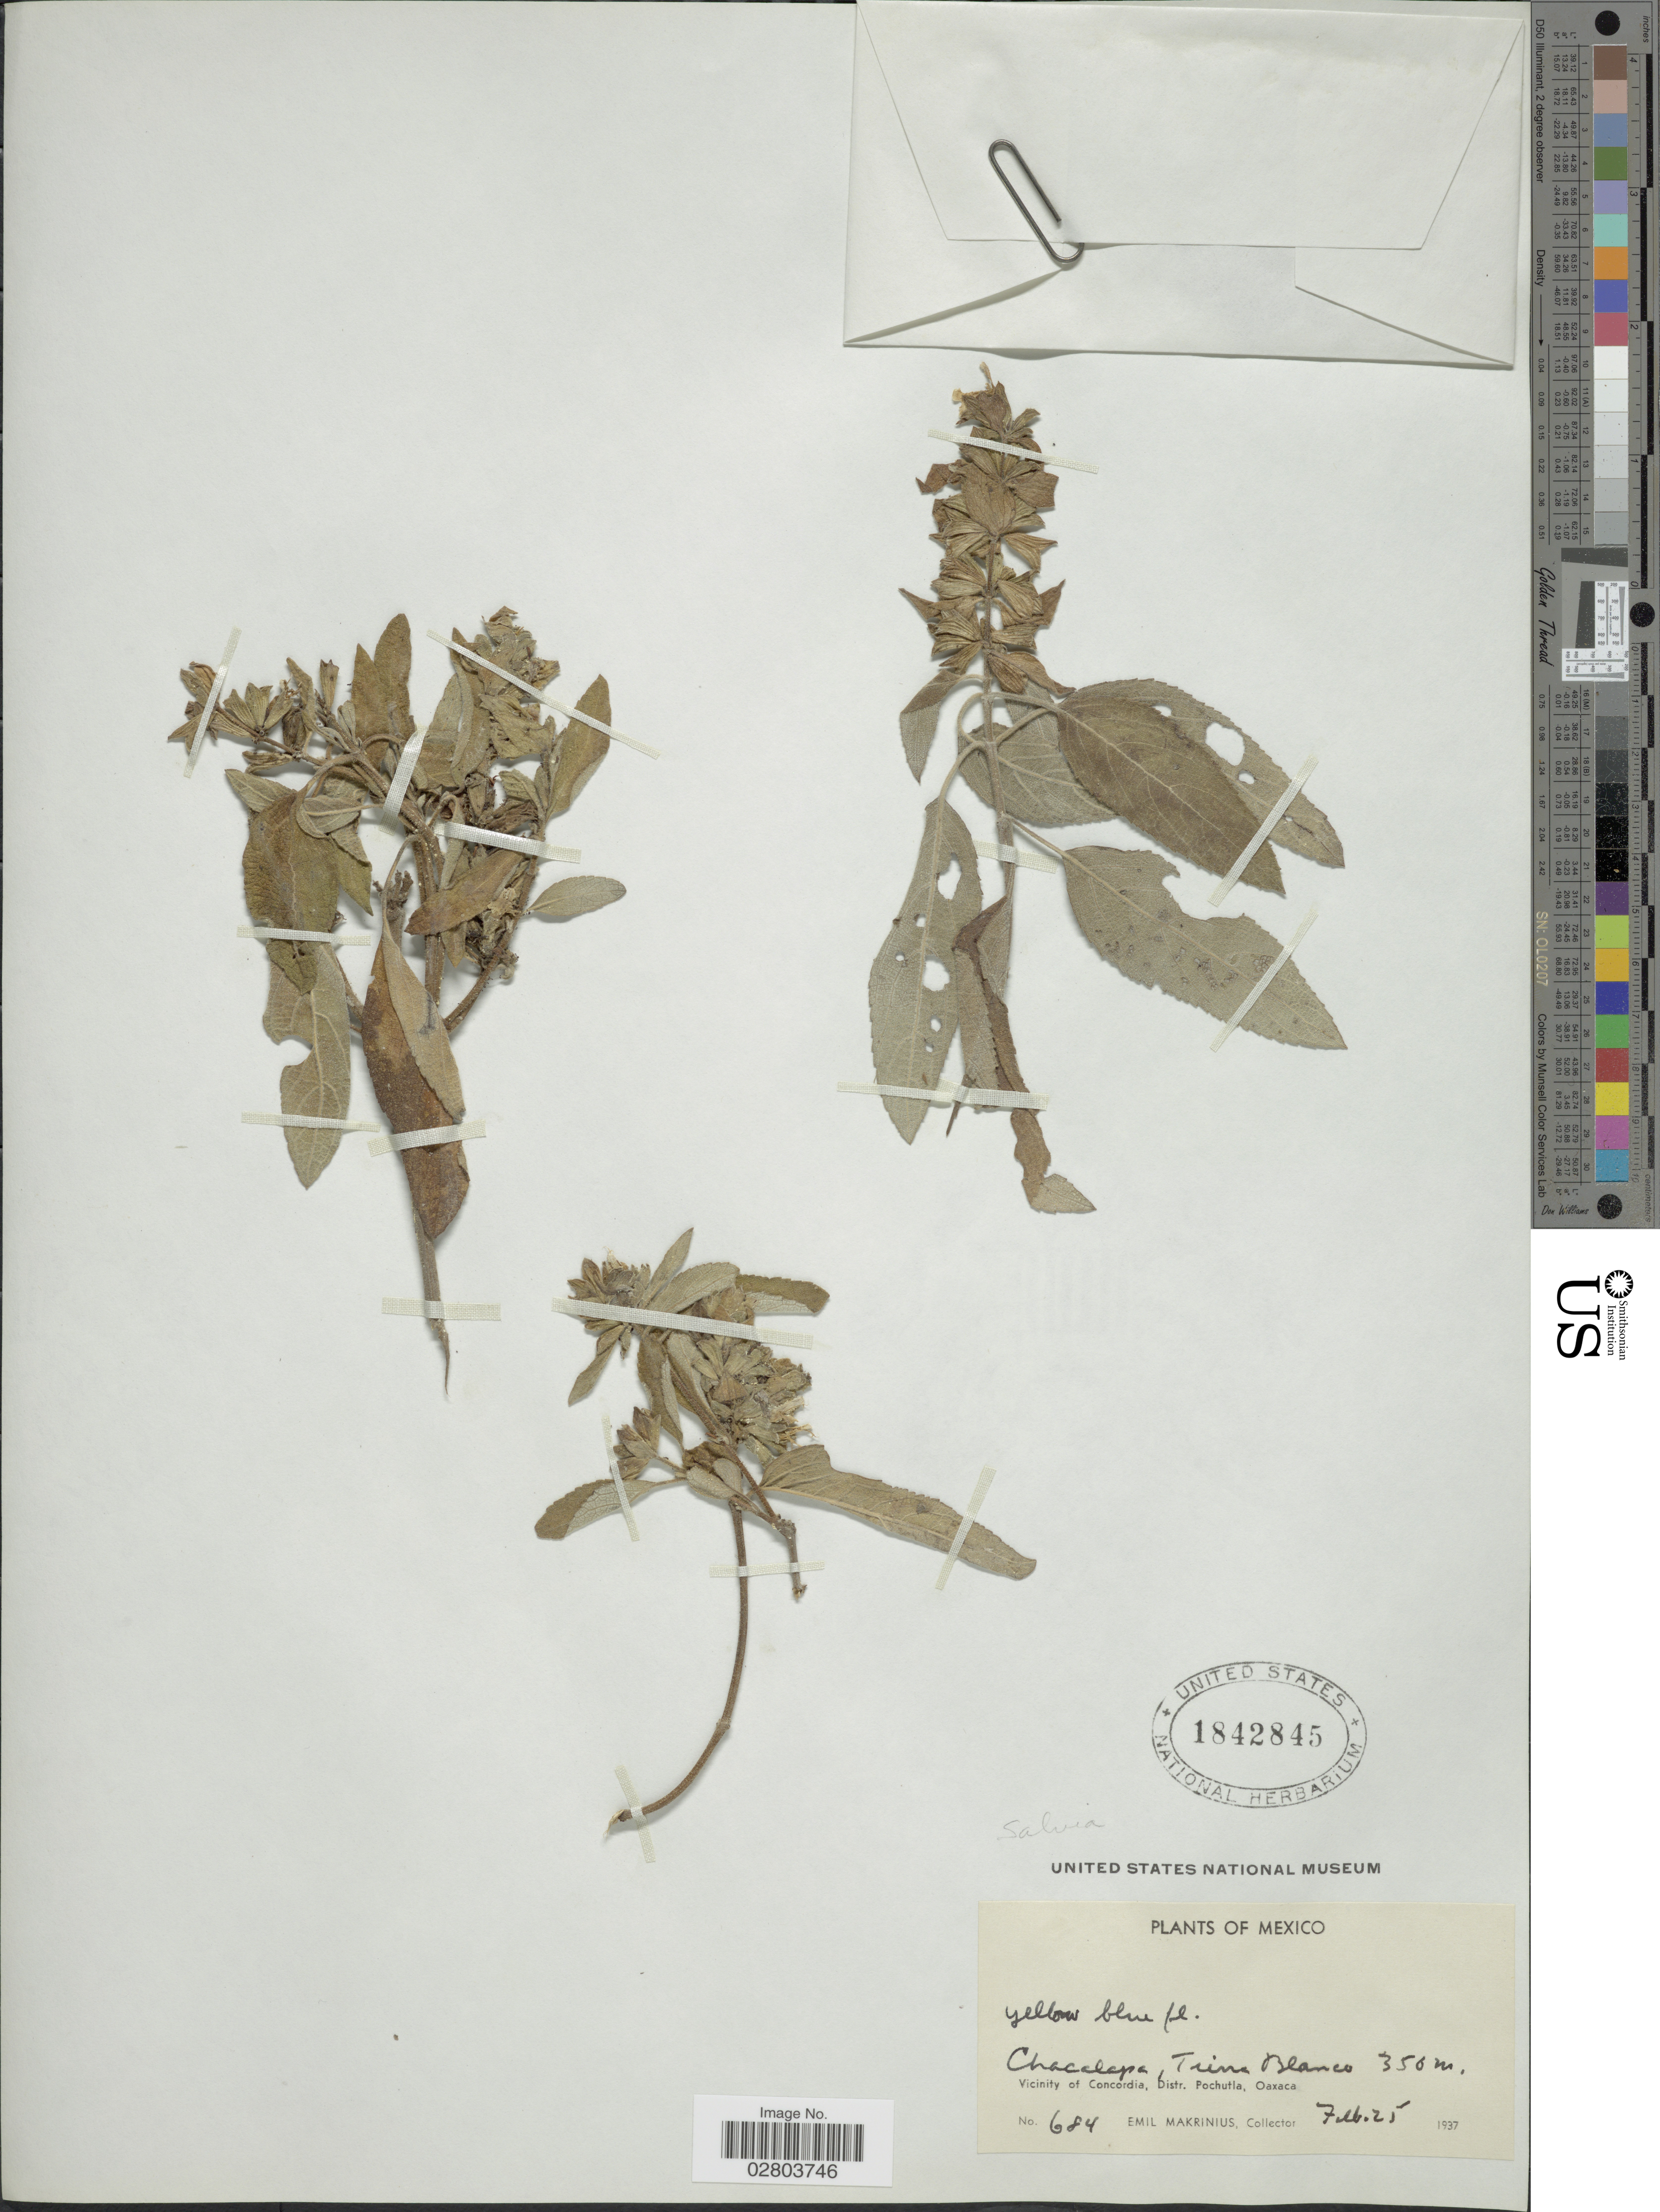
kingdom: Plantae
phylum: Tracheophyta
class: Magnoliopsida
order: Lamiales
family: Lamiaceae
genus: Salvia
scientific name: Salvia sp.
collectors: E. Makrinius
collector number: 684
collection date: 1937-02-25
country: Mexico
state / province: Oaxaca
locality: Chacalapa, Trina Blanco. Vicinity of Concordia, Distr. Pochutla, Oaxaca.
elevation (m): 350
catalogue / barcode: US 1842845